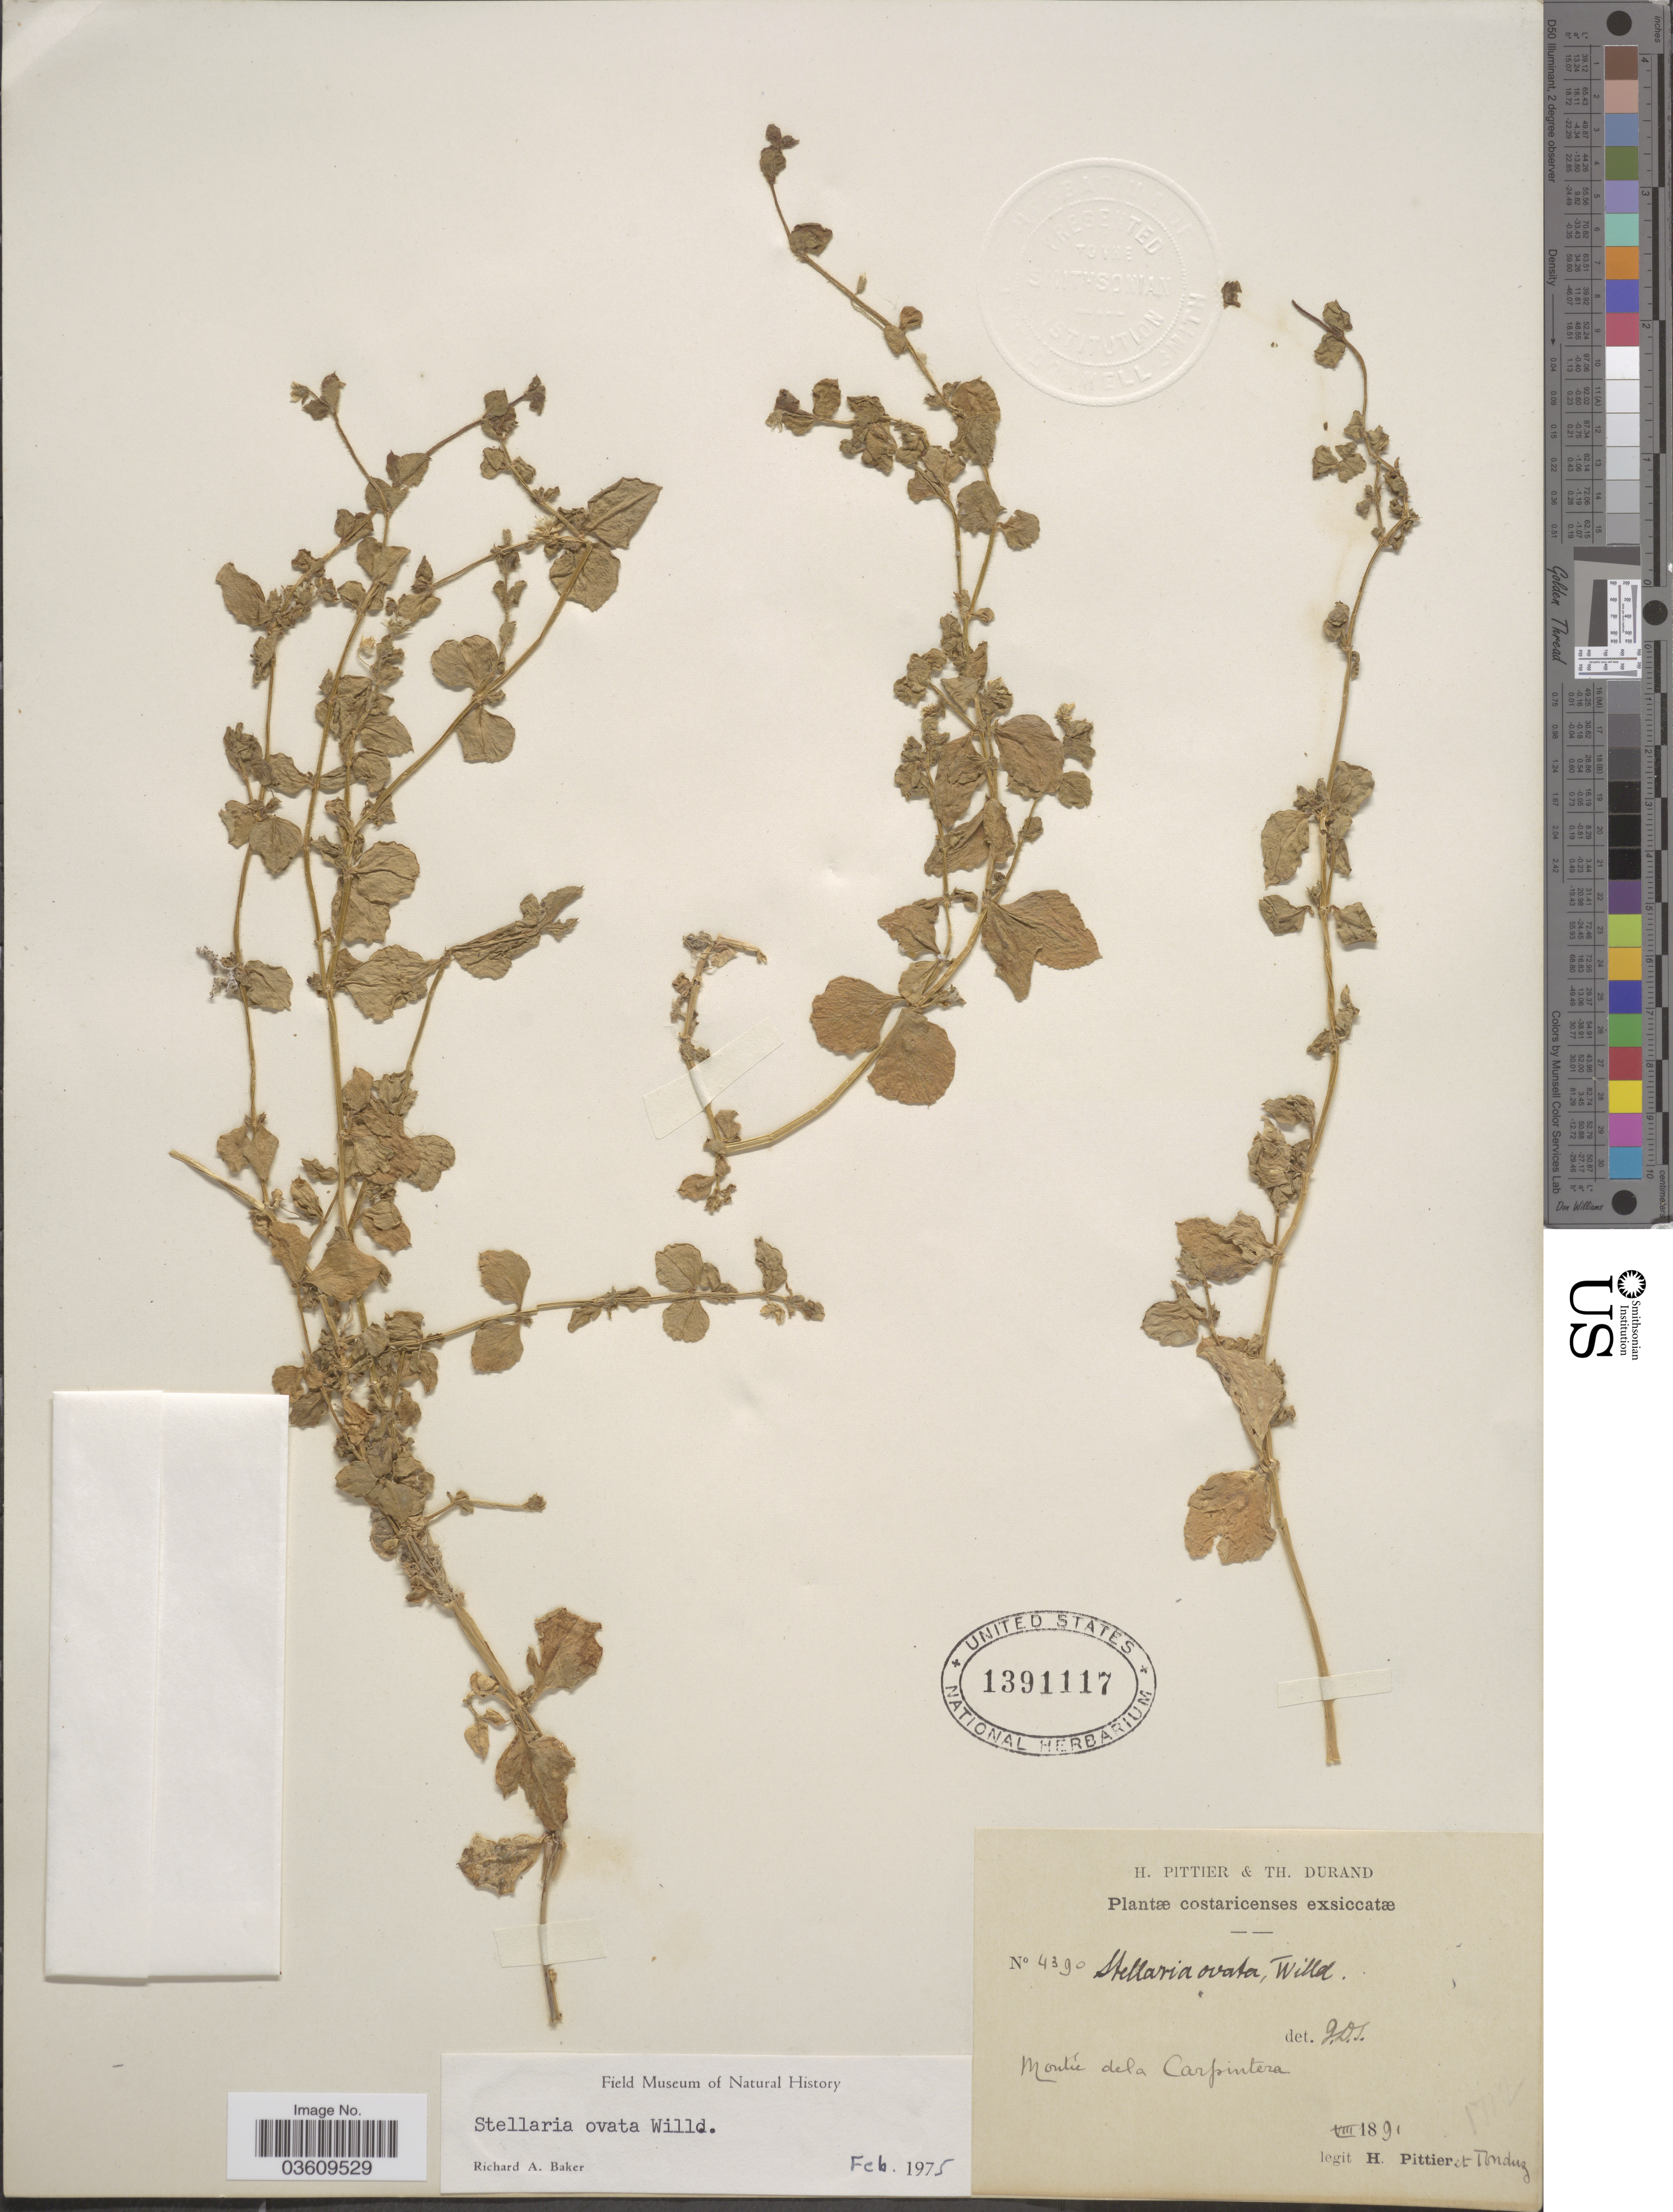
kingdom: Plantae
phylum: Tracheophyta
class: Magnoliopsida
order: Caryophyllales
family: Caryophyllaceae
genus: Stellaria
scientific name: Stellaria ovata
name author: Willd.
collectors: H. F. Pittier & Tonduz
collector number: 4390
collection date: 1891-08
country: Costa Rica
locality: Monté de la Carpintera.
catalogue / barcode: US 1391117